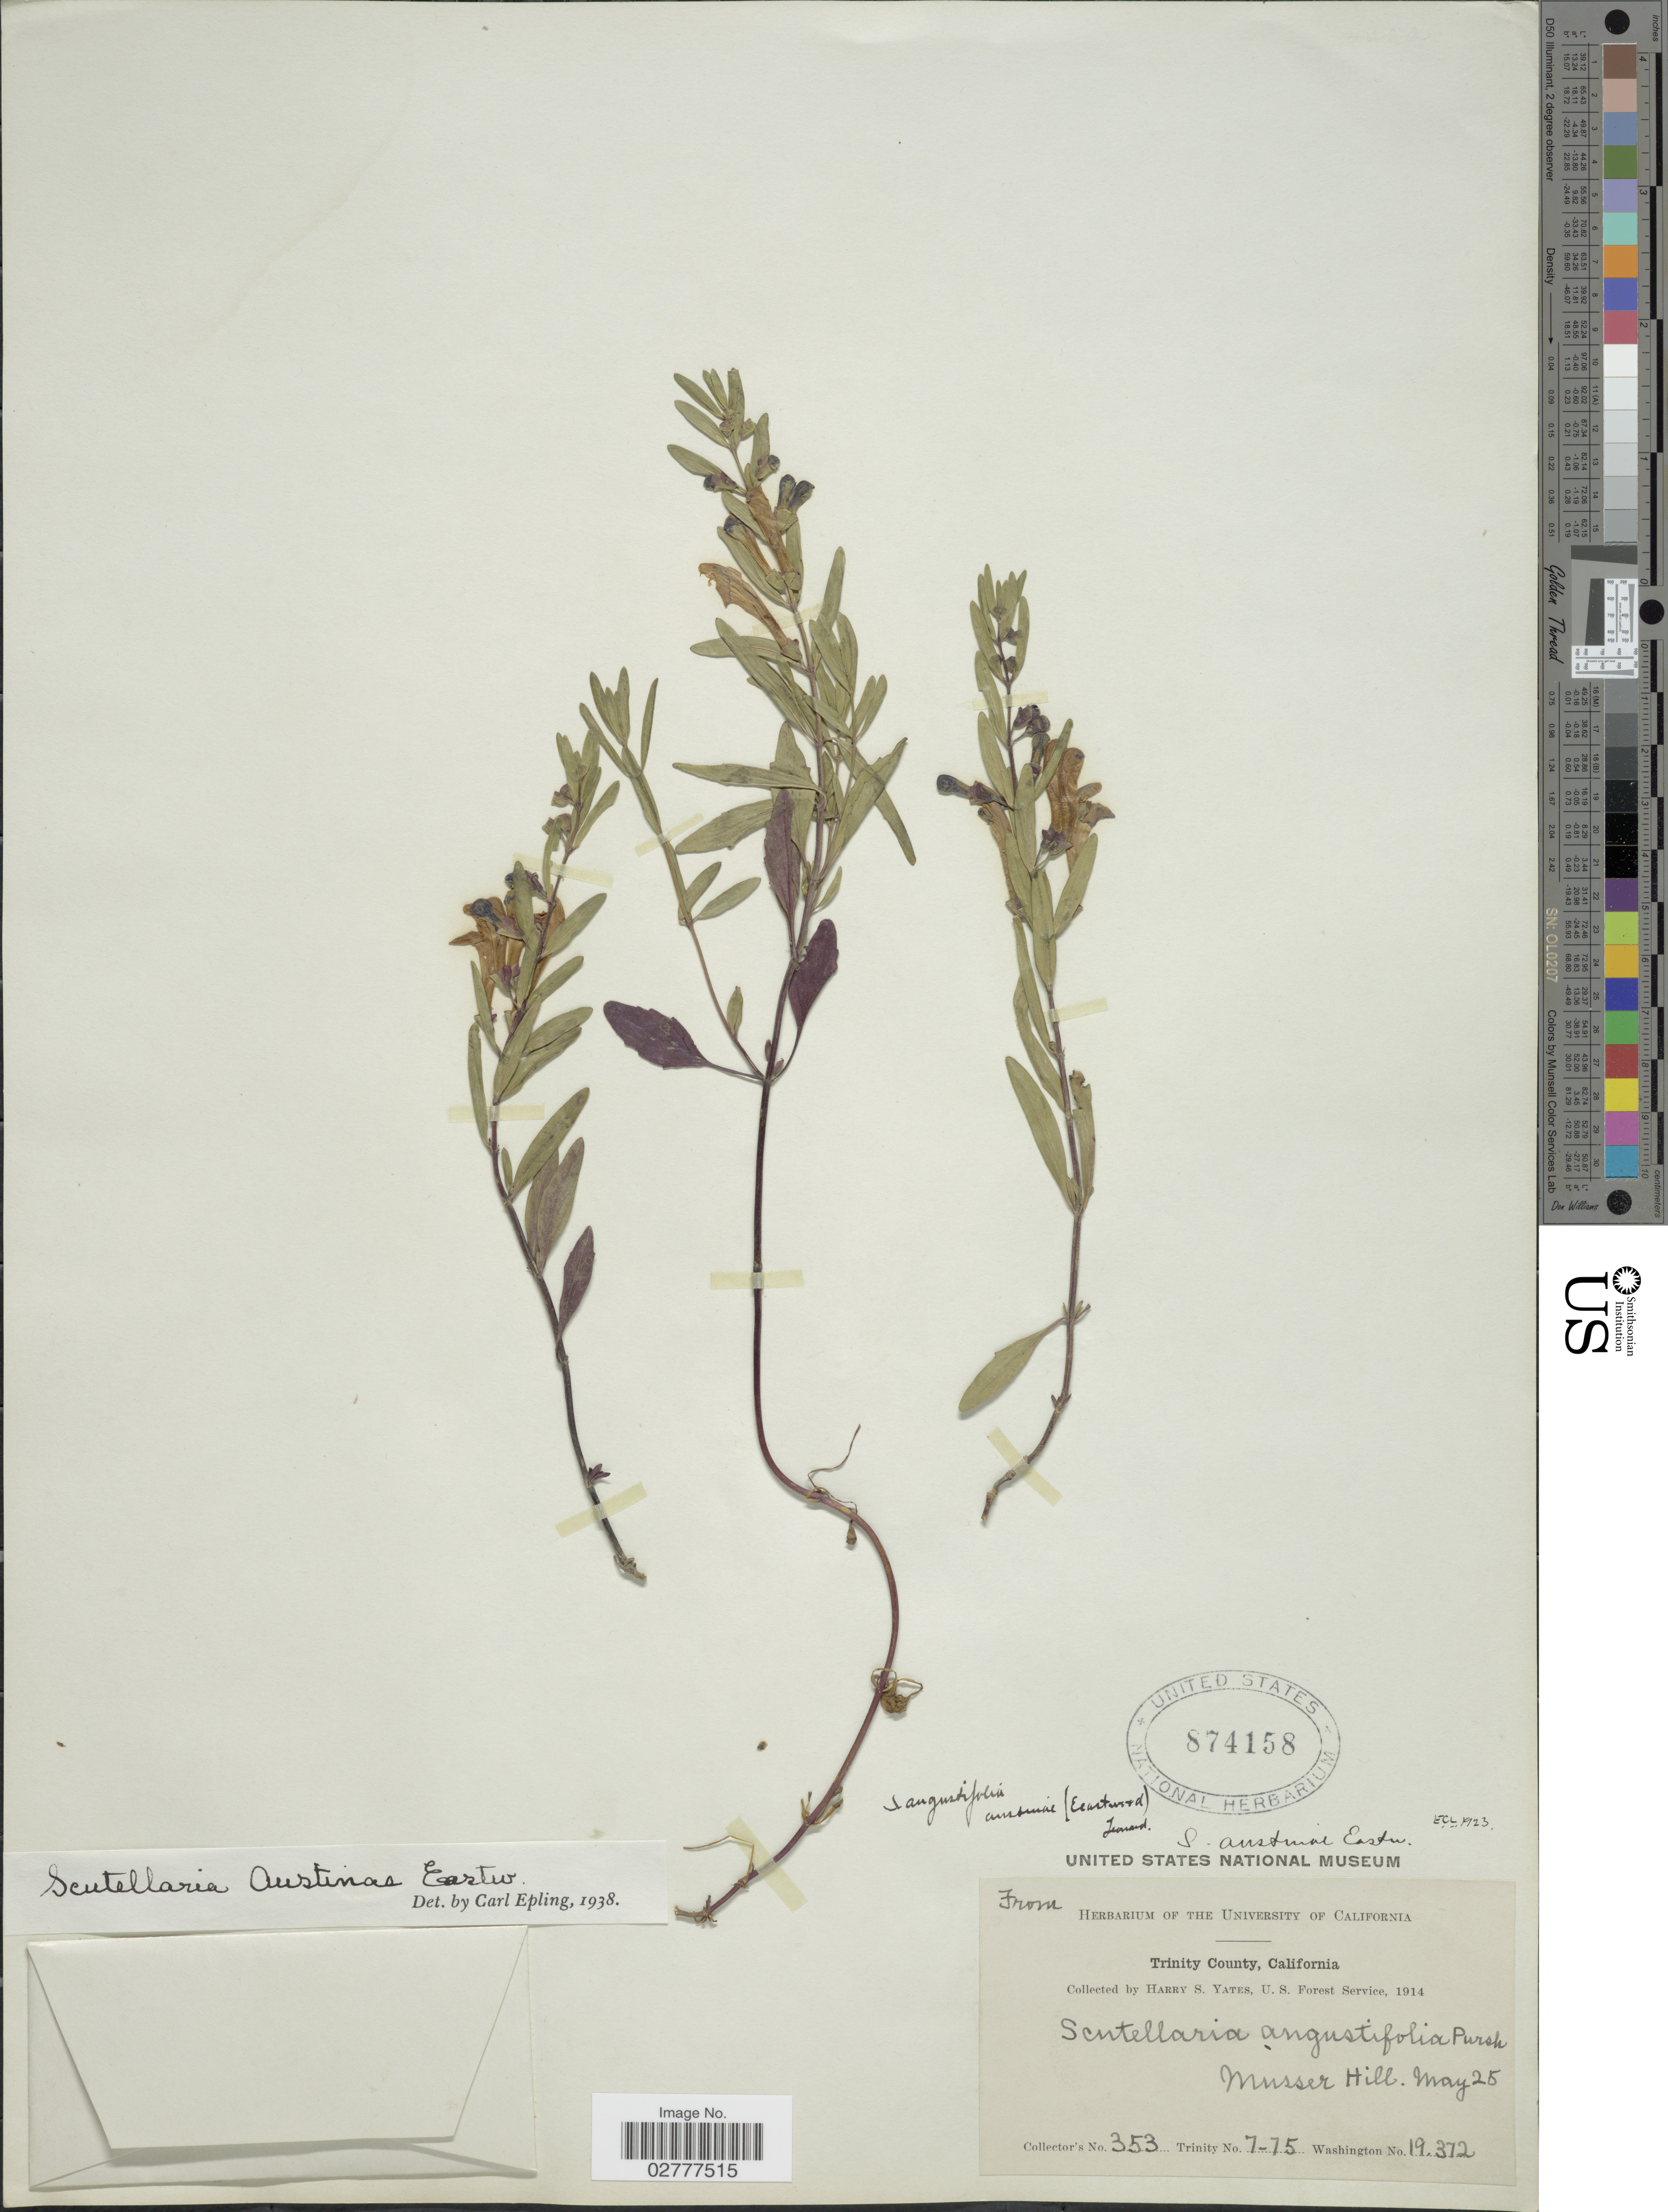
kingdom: Plantae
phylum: Tracheophyta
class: Magnoliopsida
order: Lamiales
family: Lamiaceae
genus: Scutellaria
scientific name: Scutellaria austinae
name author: Eastw.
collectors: H. S. Yates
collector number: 353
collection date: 1914-05-25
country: United States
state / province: California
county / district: Trinity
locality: Trinity County, Musser Hill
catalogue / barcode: US 874158